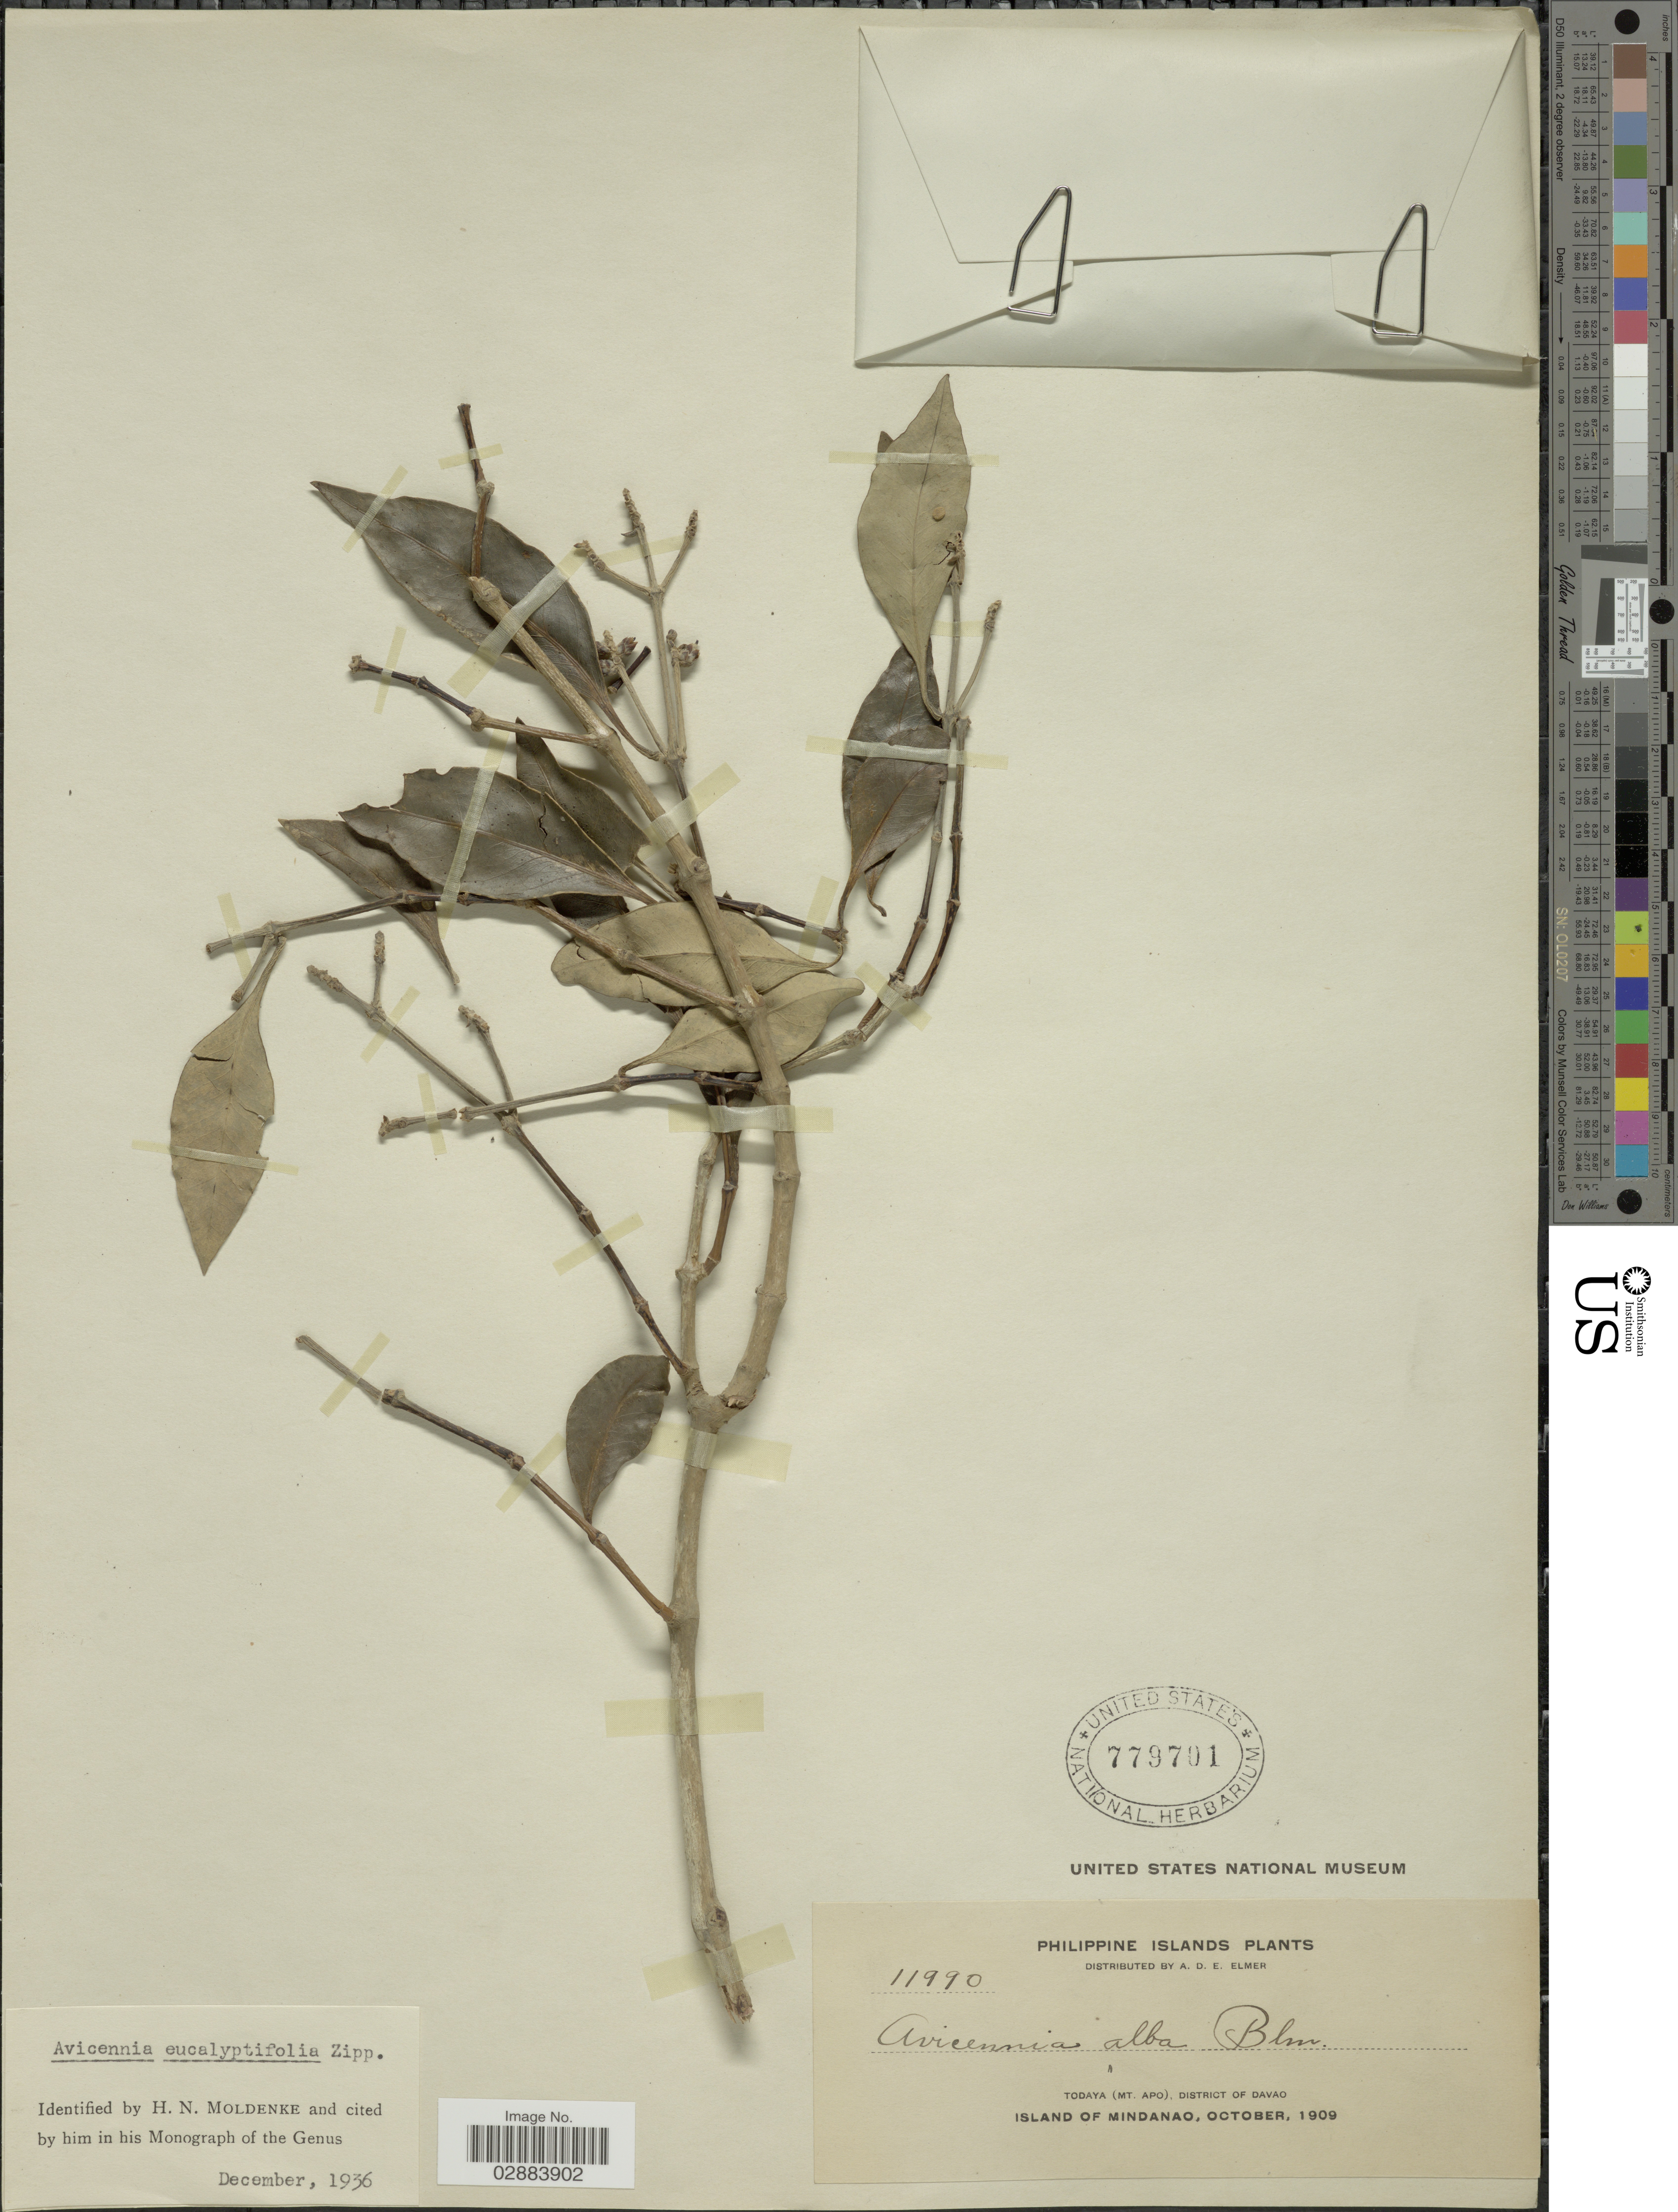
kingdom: Plantae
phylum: Tracheophyta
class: Magnoliopsida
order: Lamiales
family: Acanthaceae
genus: Avicennia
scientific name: Avicennia eucalyptifolia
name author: (Valeton) Zipp. ex Moldenke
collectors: A. D. E. Elmer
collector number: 11990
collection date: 1909-10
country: Philippines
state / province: Davao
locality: Todaya (Mt. Apo), District of Davao. Island of Mindanao.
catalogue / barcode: US 779701